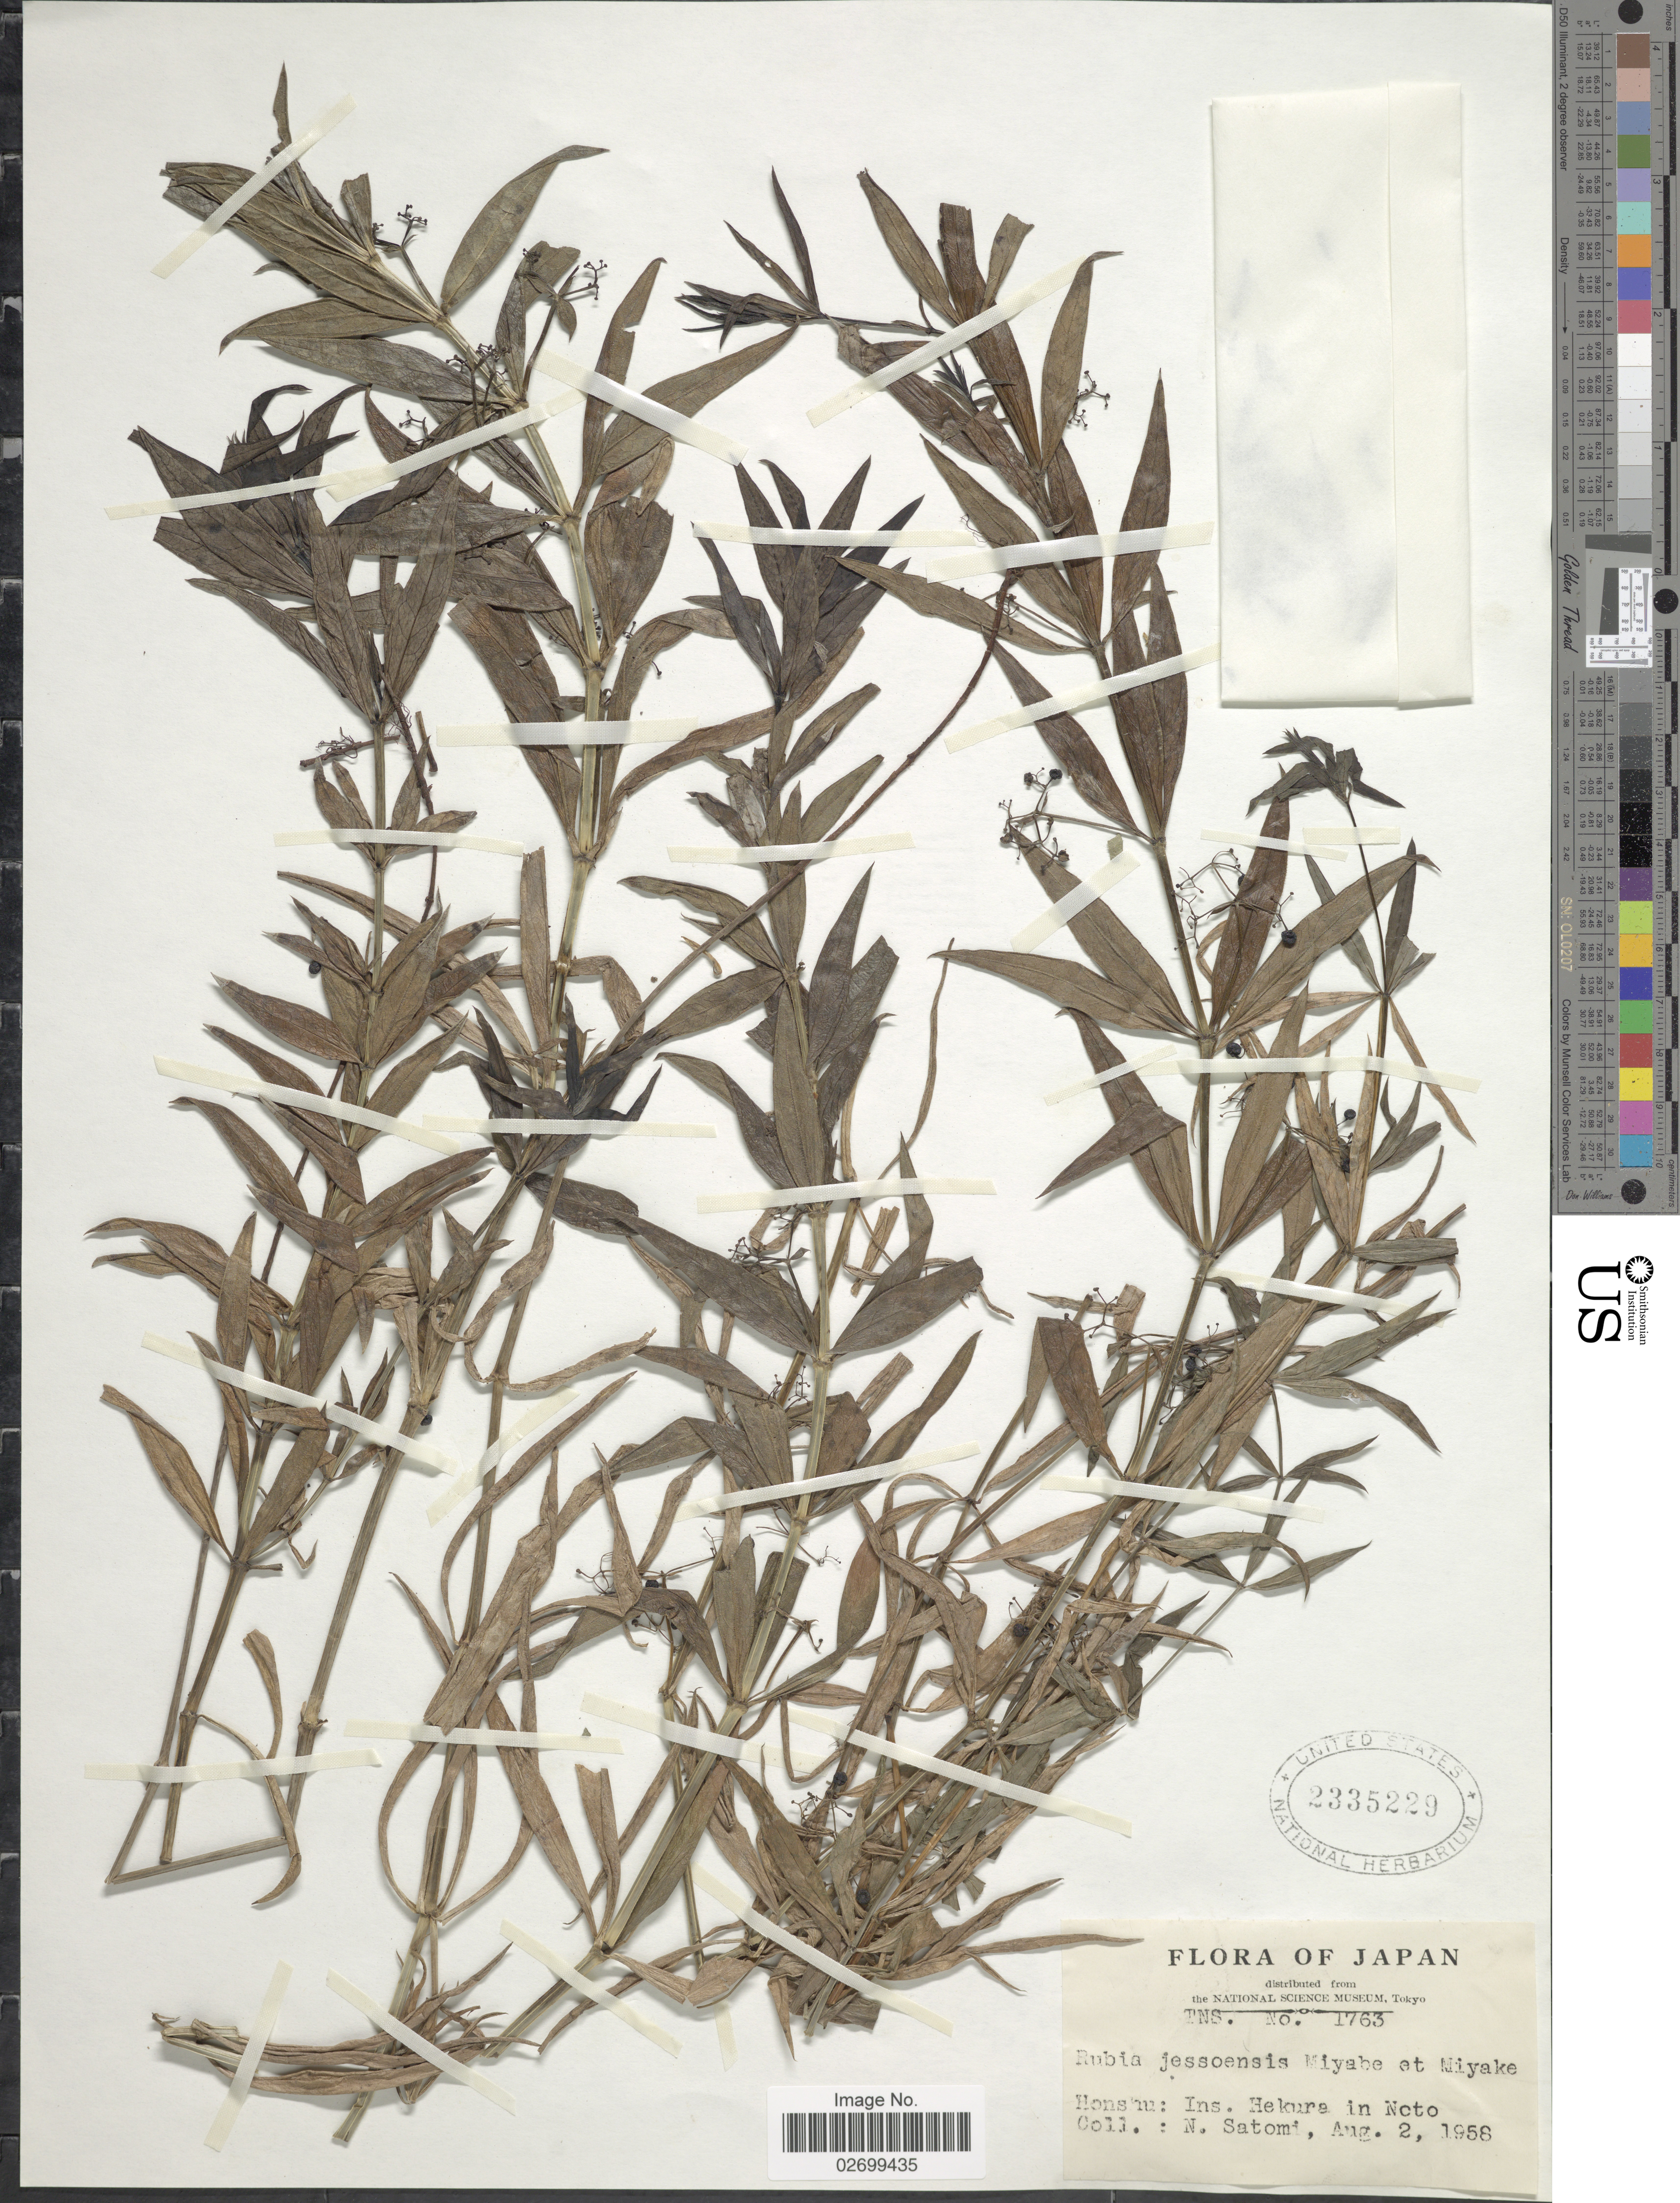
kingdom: Plantae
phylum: Tracheophyta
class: Magnoliopsida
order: Gentianales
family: Rubiaceae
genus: Rubia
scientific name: Rubia jesoensis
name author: (Miq.) Miyabe & Kudô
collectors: N. Satomi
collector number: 1763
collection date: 1958-08-02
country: Japan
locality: Honshu: Ins. Hekura in Noto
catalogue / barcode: US 2335229